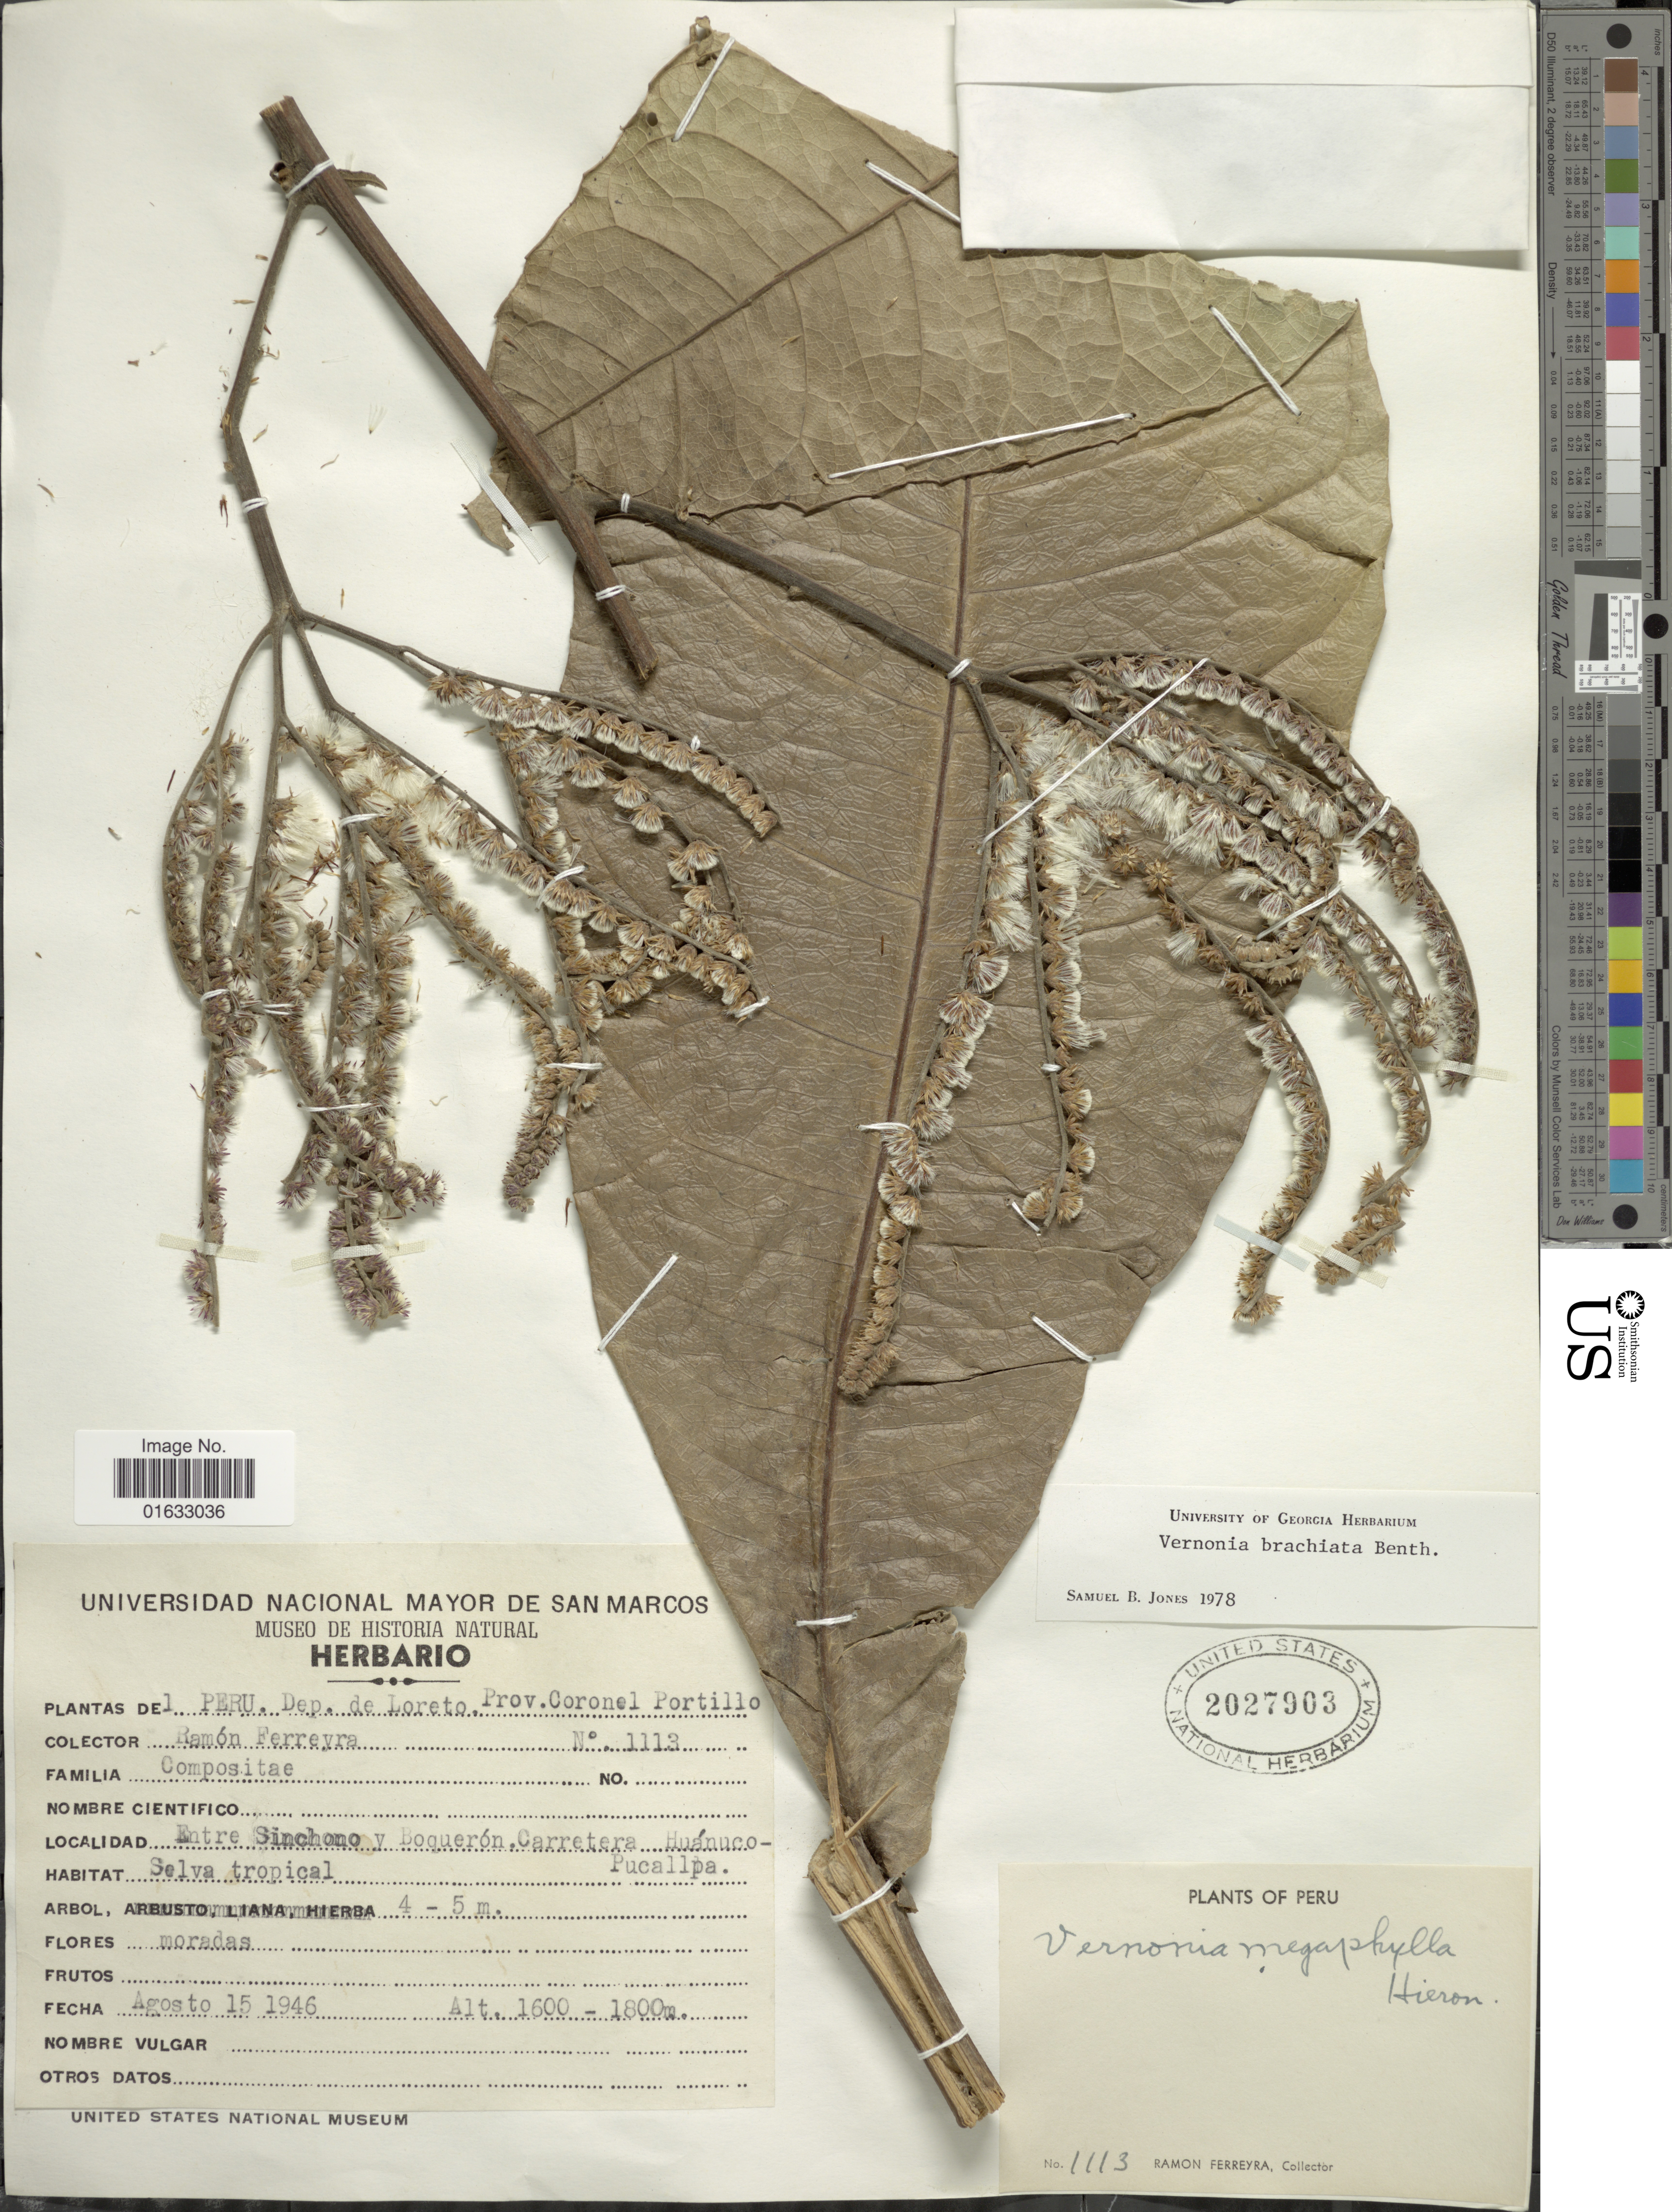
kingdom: Plantae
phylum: Tracheophyta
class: Magnoliopsida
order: Asterales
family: Asteraceae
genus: Eirmocephala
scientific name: Eirmocephala megaphylla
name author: (Hieron.) H. Rob.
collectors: R. A. Ferreyra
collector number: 1113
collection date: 1946-08-15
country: Peru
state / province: Loreto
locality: Del Peru. Dep. de Loreto. Prov. Coronel Portillo, Entre Sinchono y Boquerón. Carretera Huánuco-Pucallpa.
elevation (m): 1600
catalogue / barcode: US 2027903